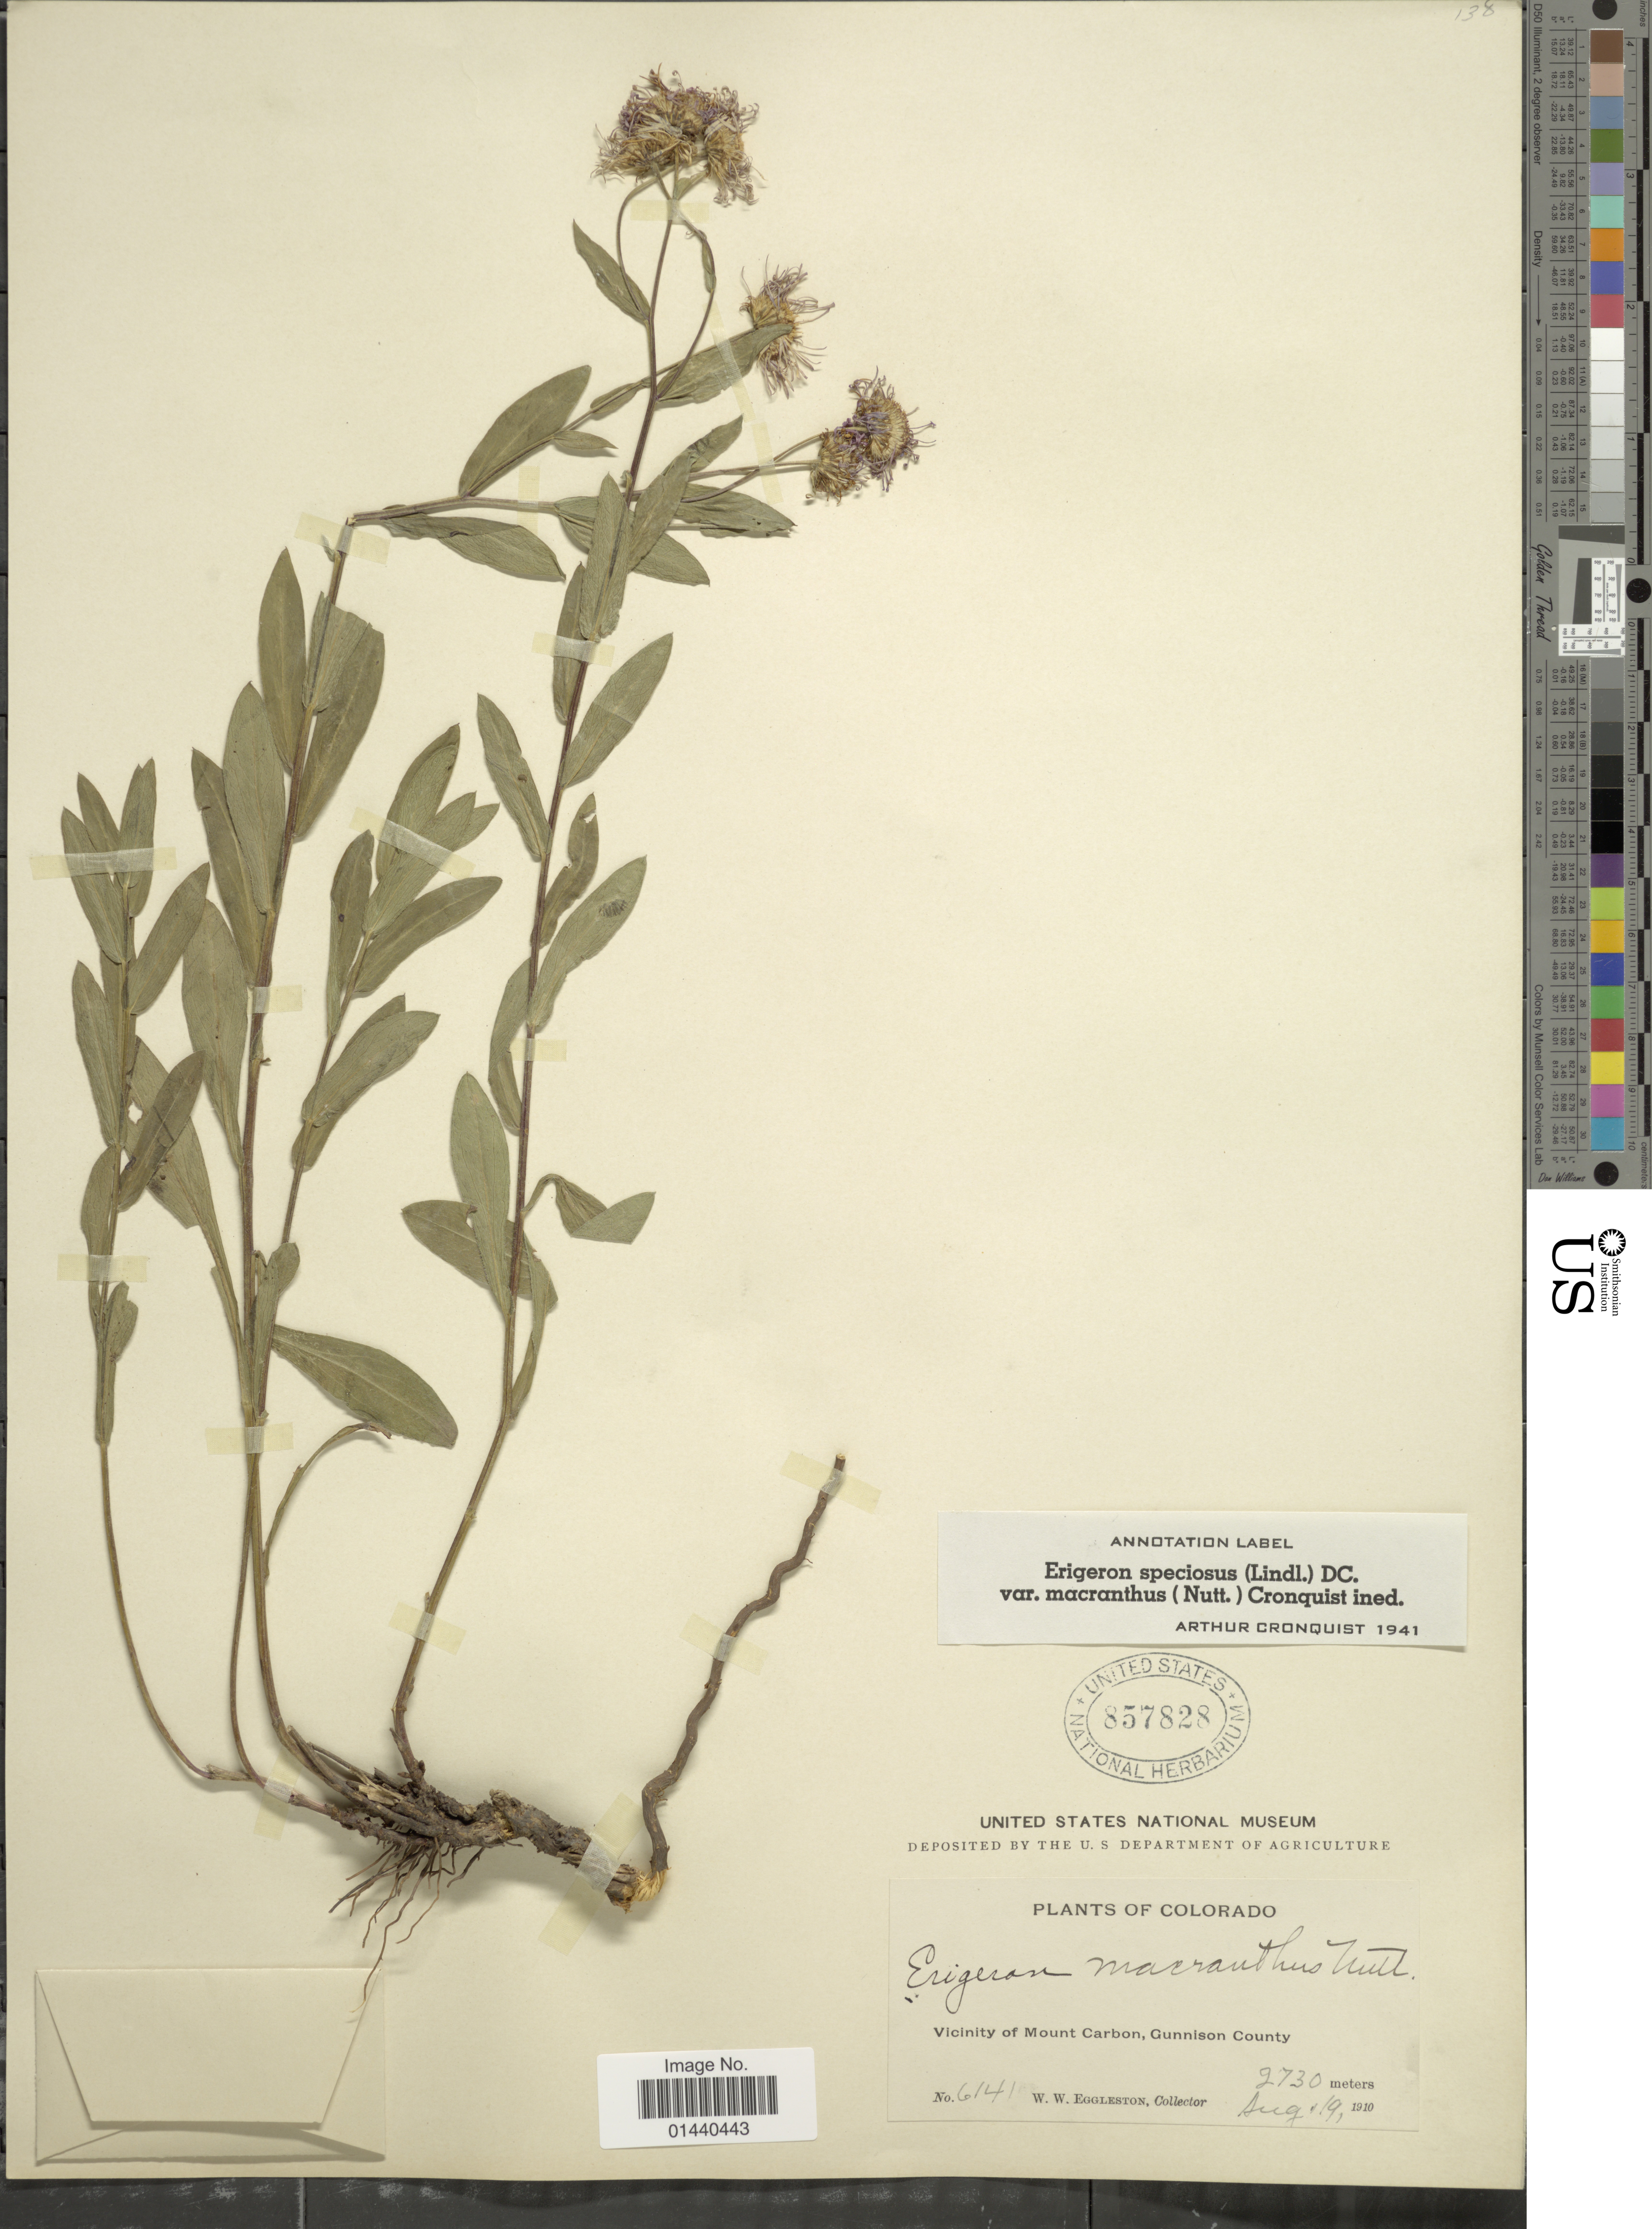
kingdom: Plantae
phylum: Tracheophyta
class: Magnoliopsida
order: Asterales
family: Asteraceae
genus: Erigeron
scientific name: Erigeron speciosus var. macranthus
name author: (Nutt.) Cronq.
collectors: W. W. Eggleston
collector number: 6141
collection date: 1910-08-19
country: United States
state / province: Colorado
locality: Vicinity of Mount Carbon, Gunnison County.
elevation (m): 2730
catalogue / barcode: US 857828